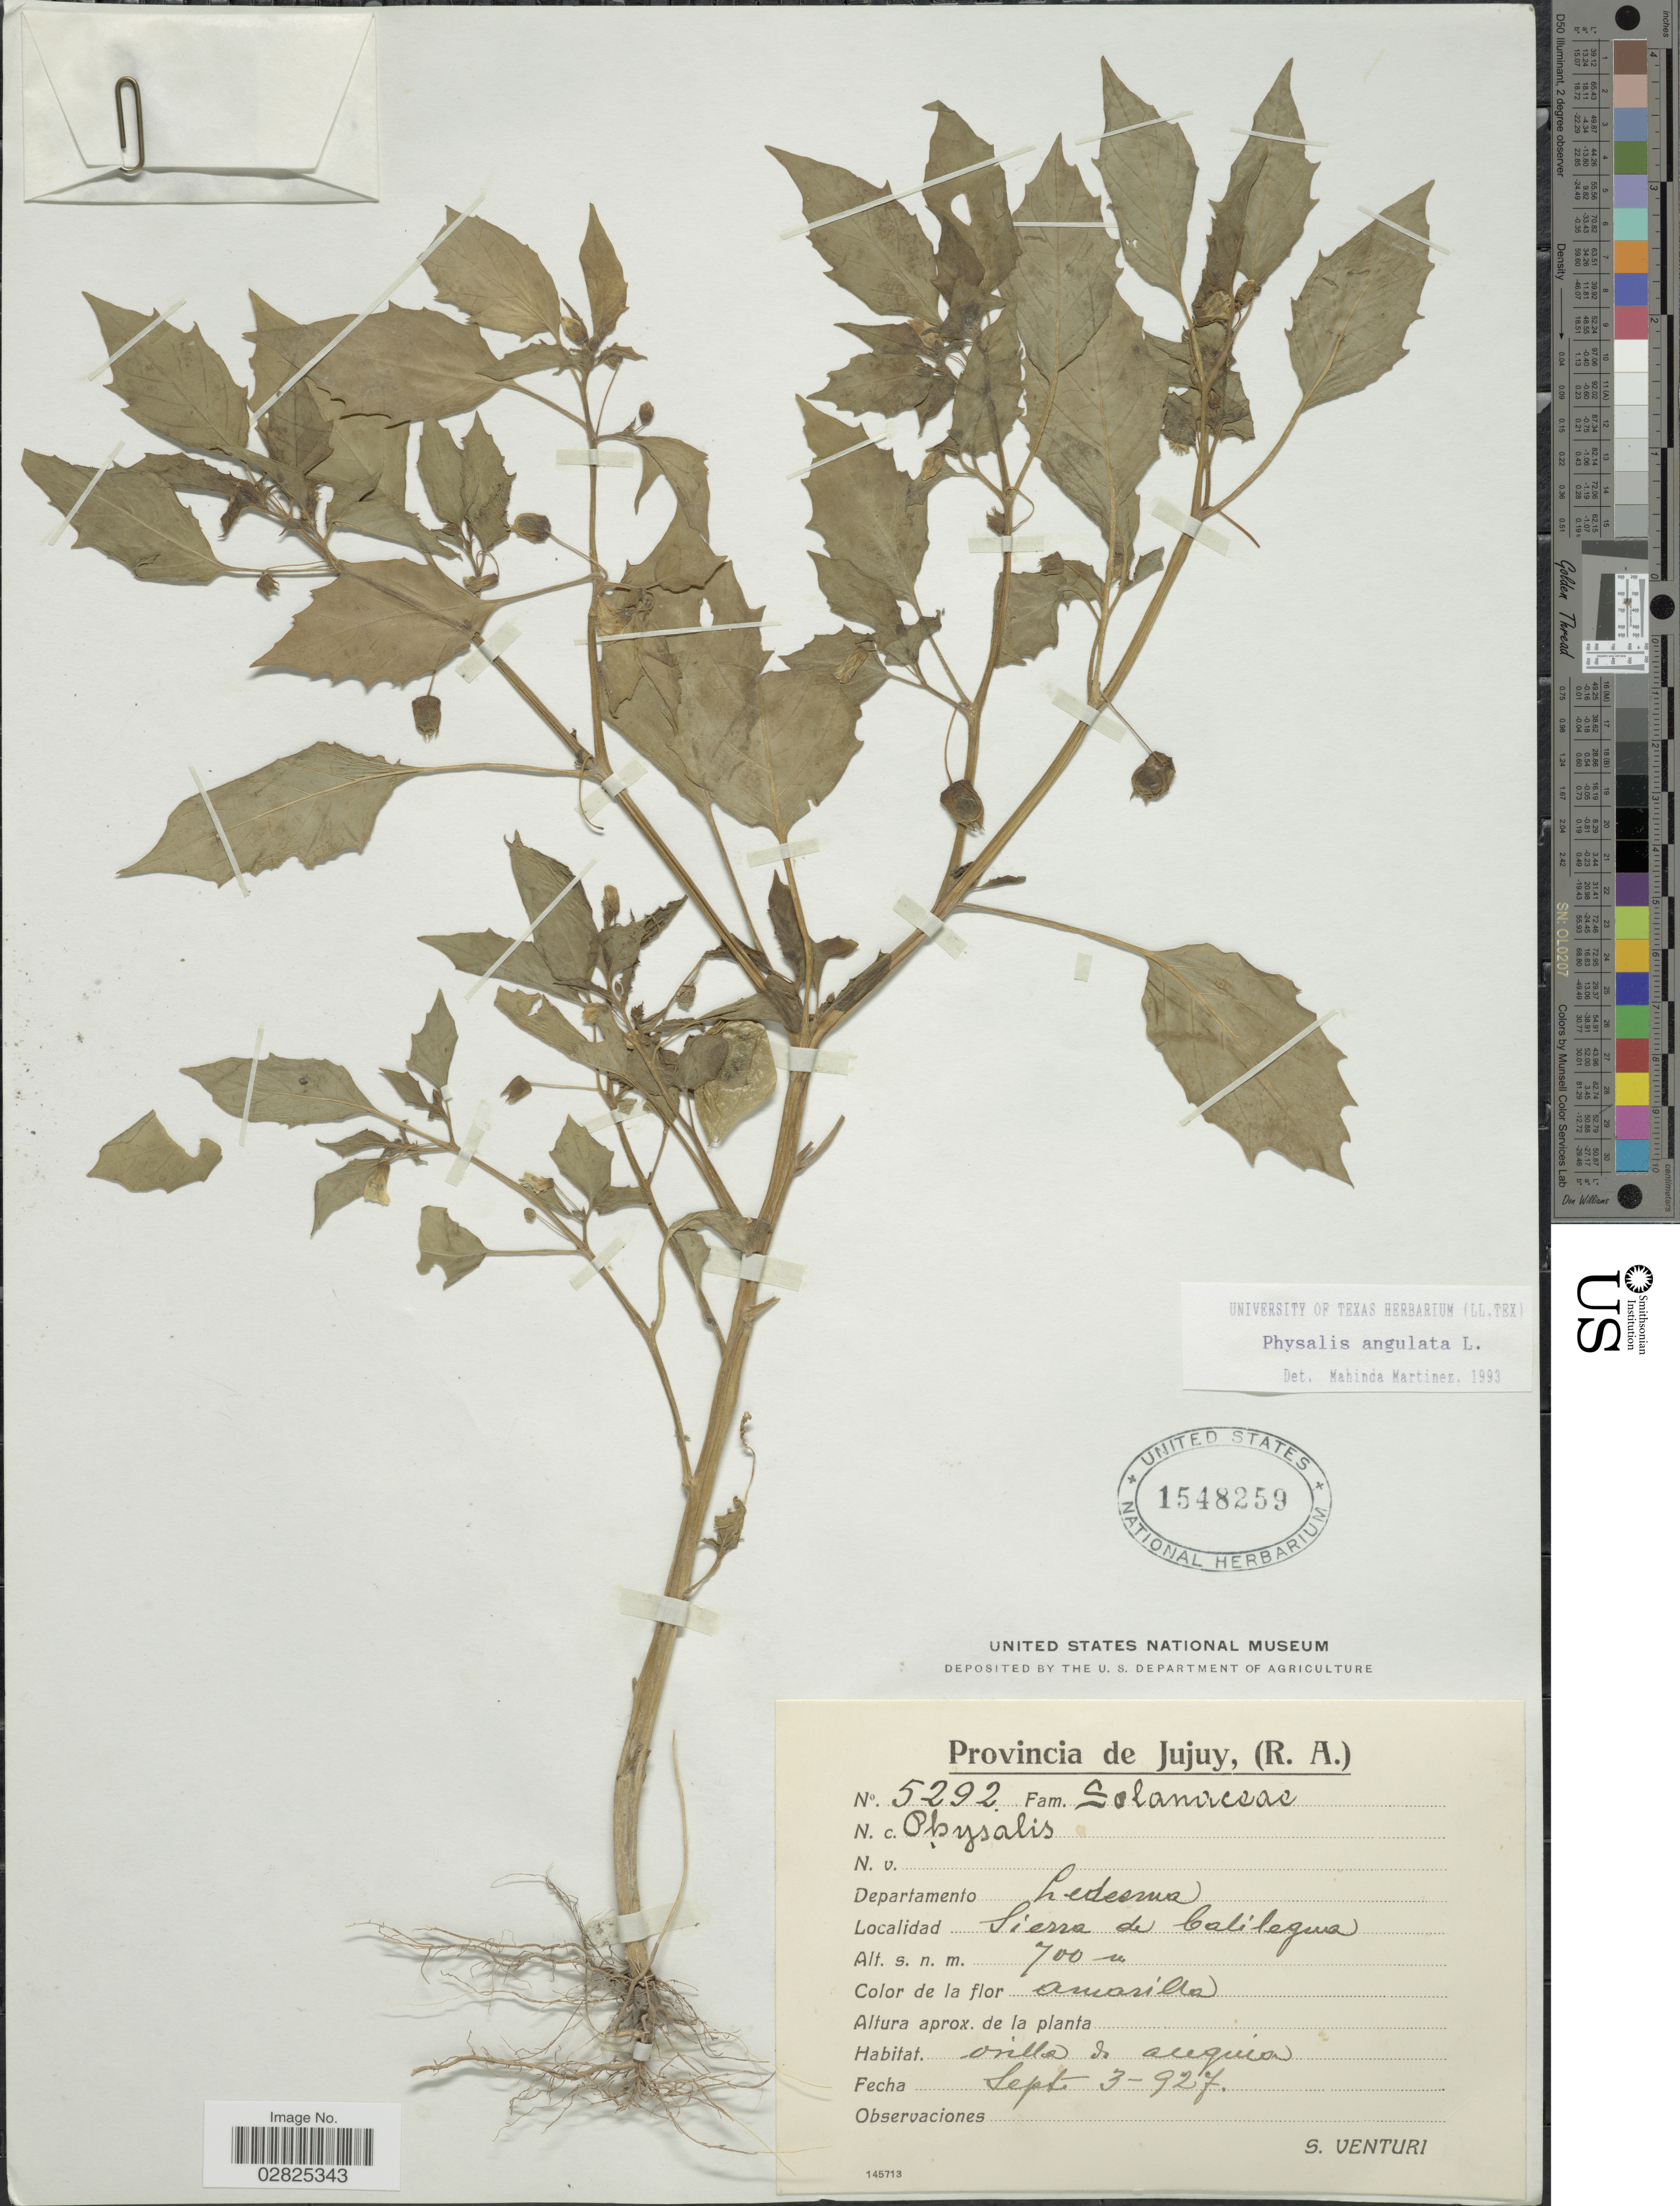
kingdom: Plantae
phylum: Tracheophyta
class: Magnoliopsida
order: Solanales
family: Solanaceae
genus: Physalis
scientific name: Physalis angulata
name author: L.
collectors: S. Venturi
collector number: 5292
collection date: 1927-09-03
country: Argentina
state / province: Jujuy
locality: (R.A.) Departamento Ledesma, Sierra de Calilegua.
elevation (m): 700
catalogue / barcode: US 1548259